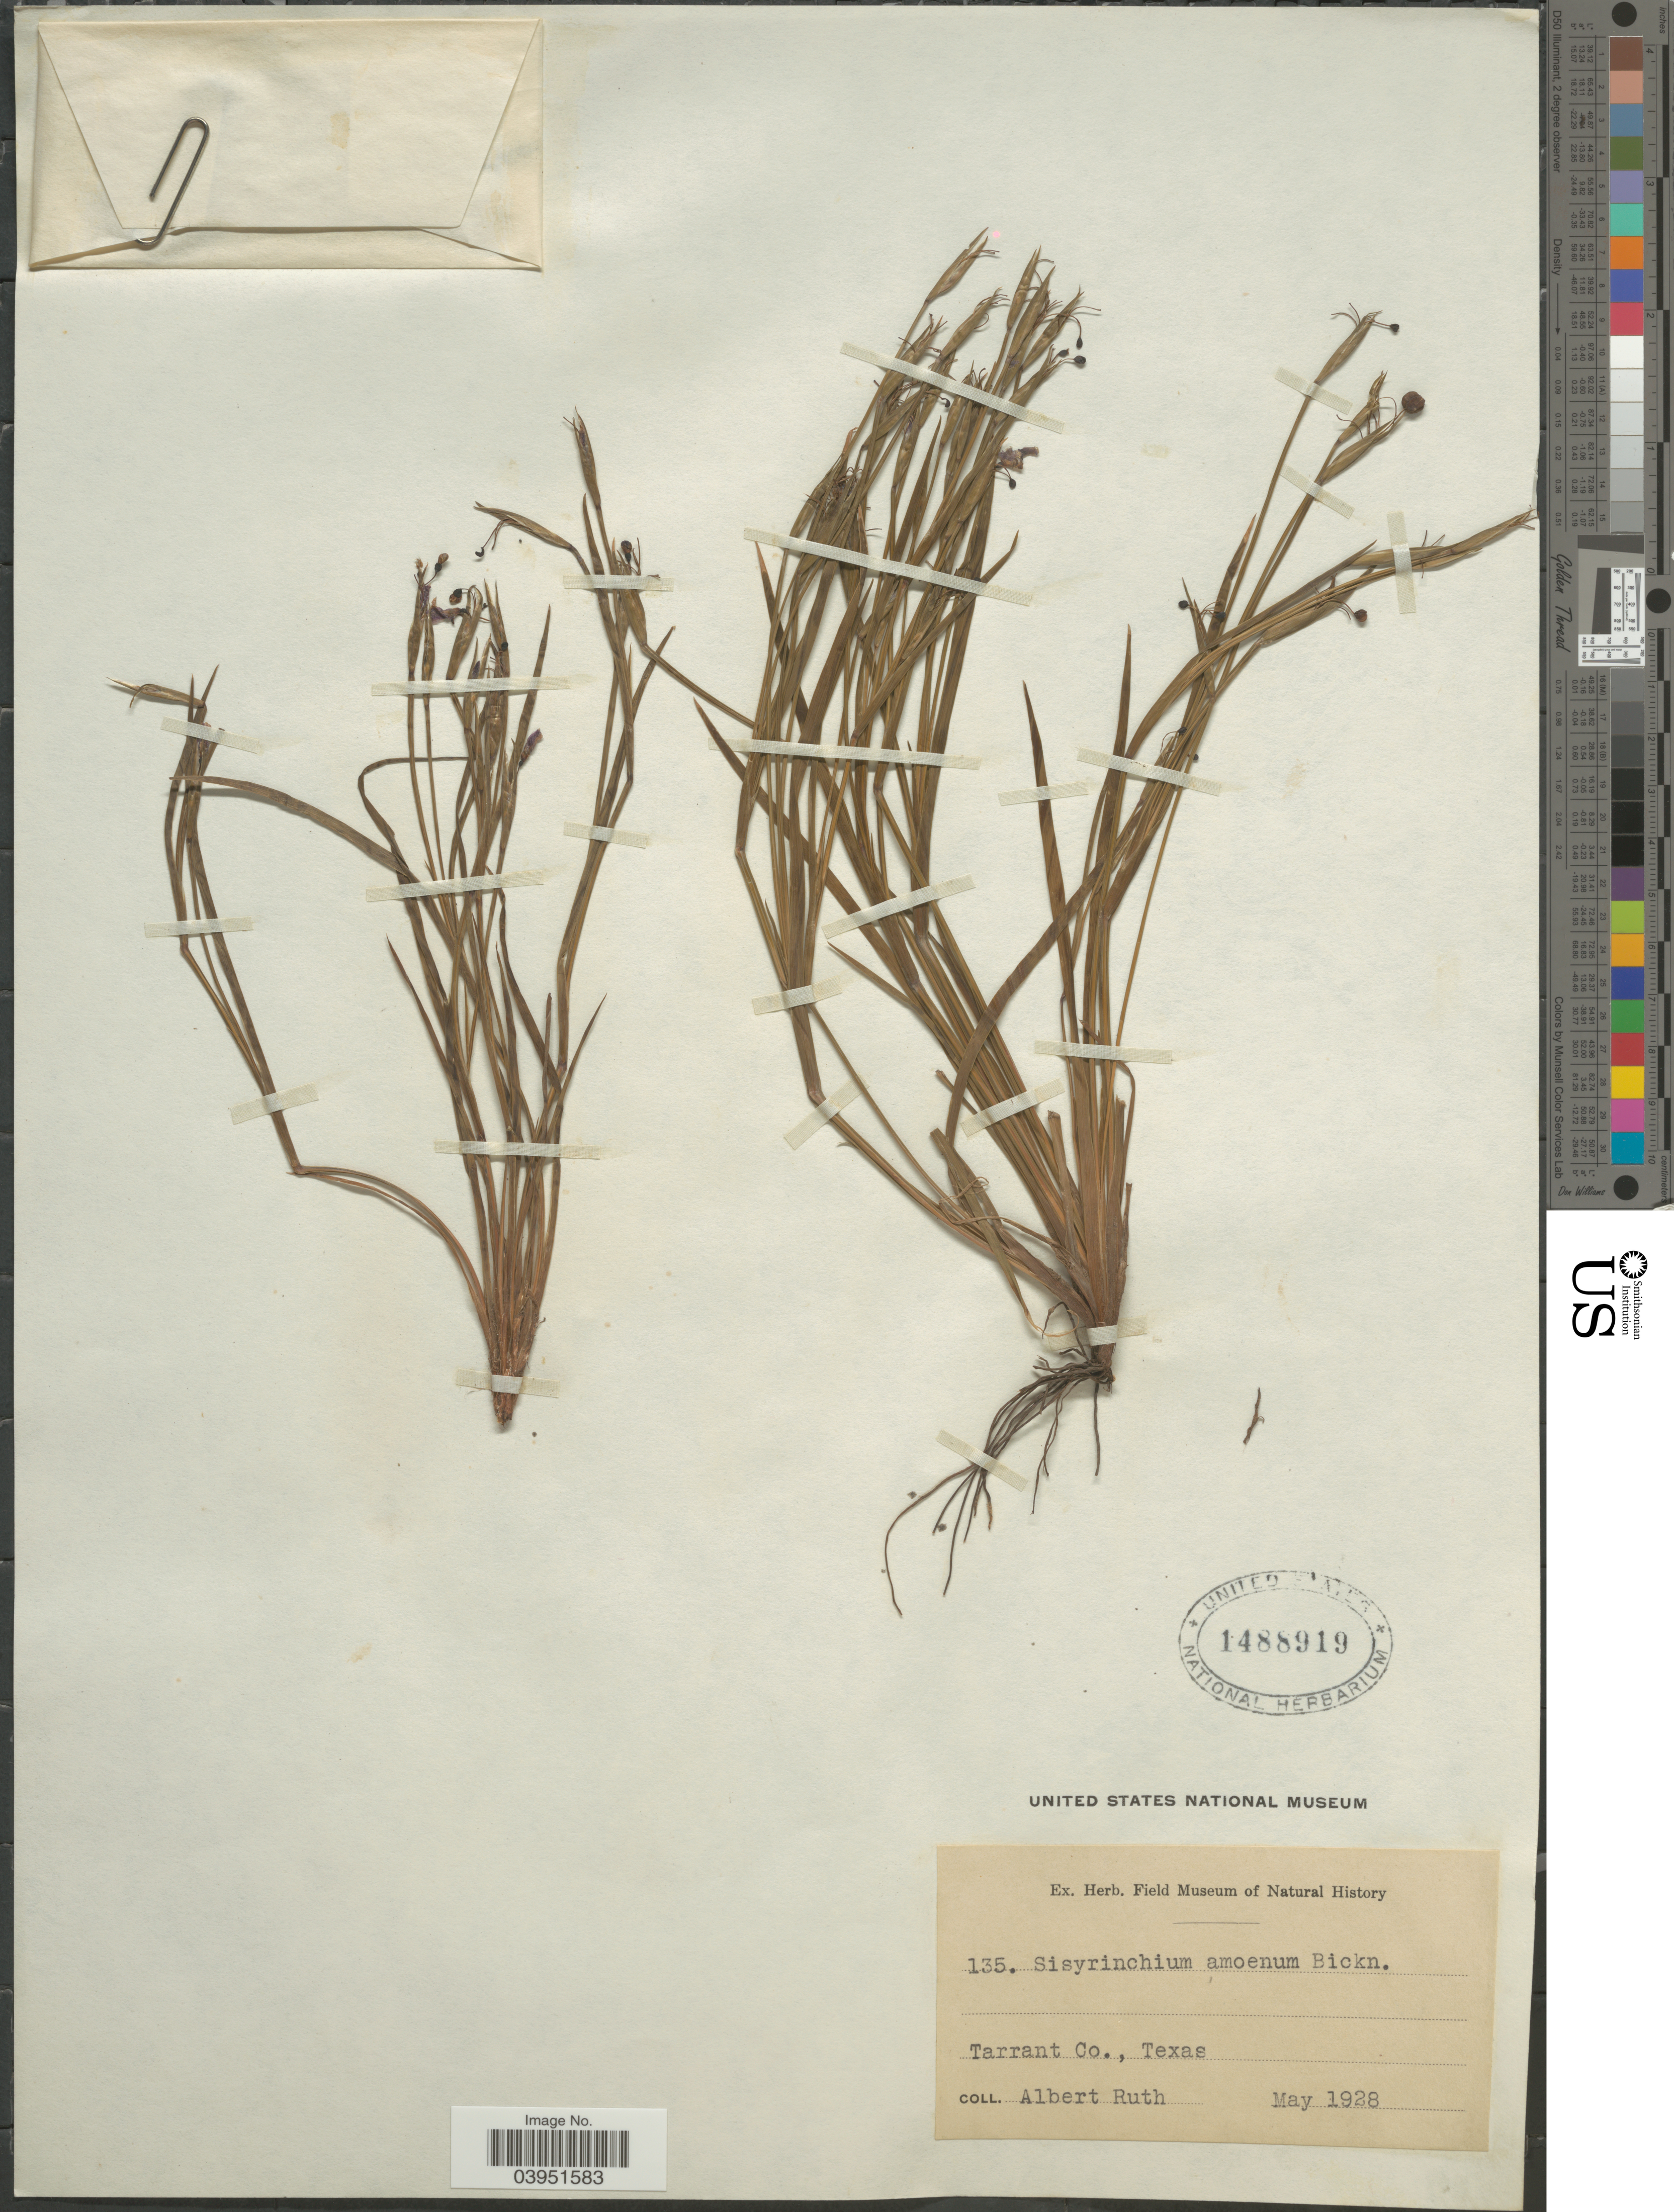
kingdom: Plantae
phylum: Tracheophyta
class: Liliopsida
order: Asparagales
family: Iridaceae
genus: Sisyrinchium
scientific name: Sisyrinchium pruinosum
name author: E.P. Bicknell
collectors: A. Ruth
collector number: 135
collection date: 1928-05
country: United States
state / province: Texas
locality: Tarrant Co.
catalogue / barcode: US 1488919